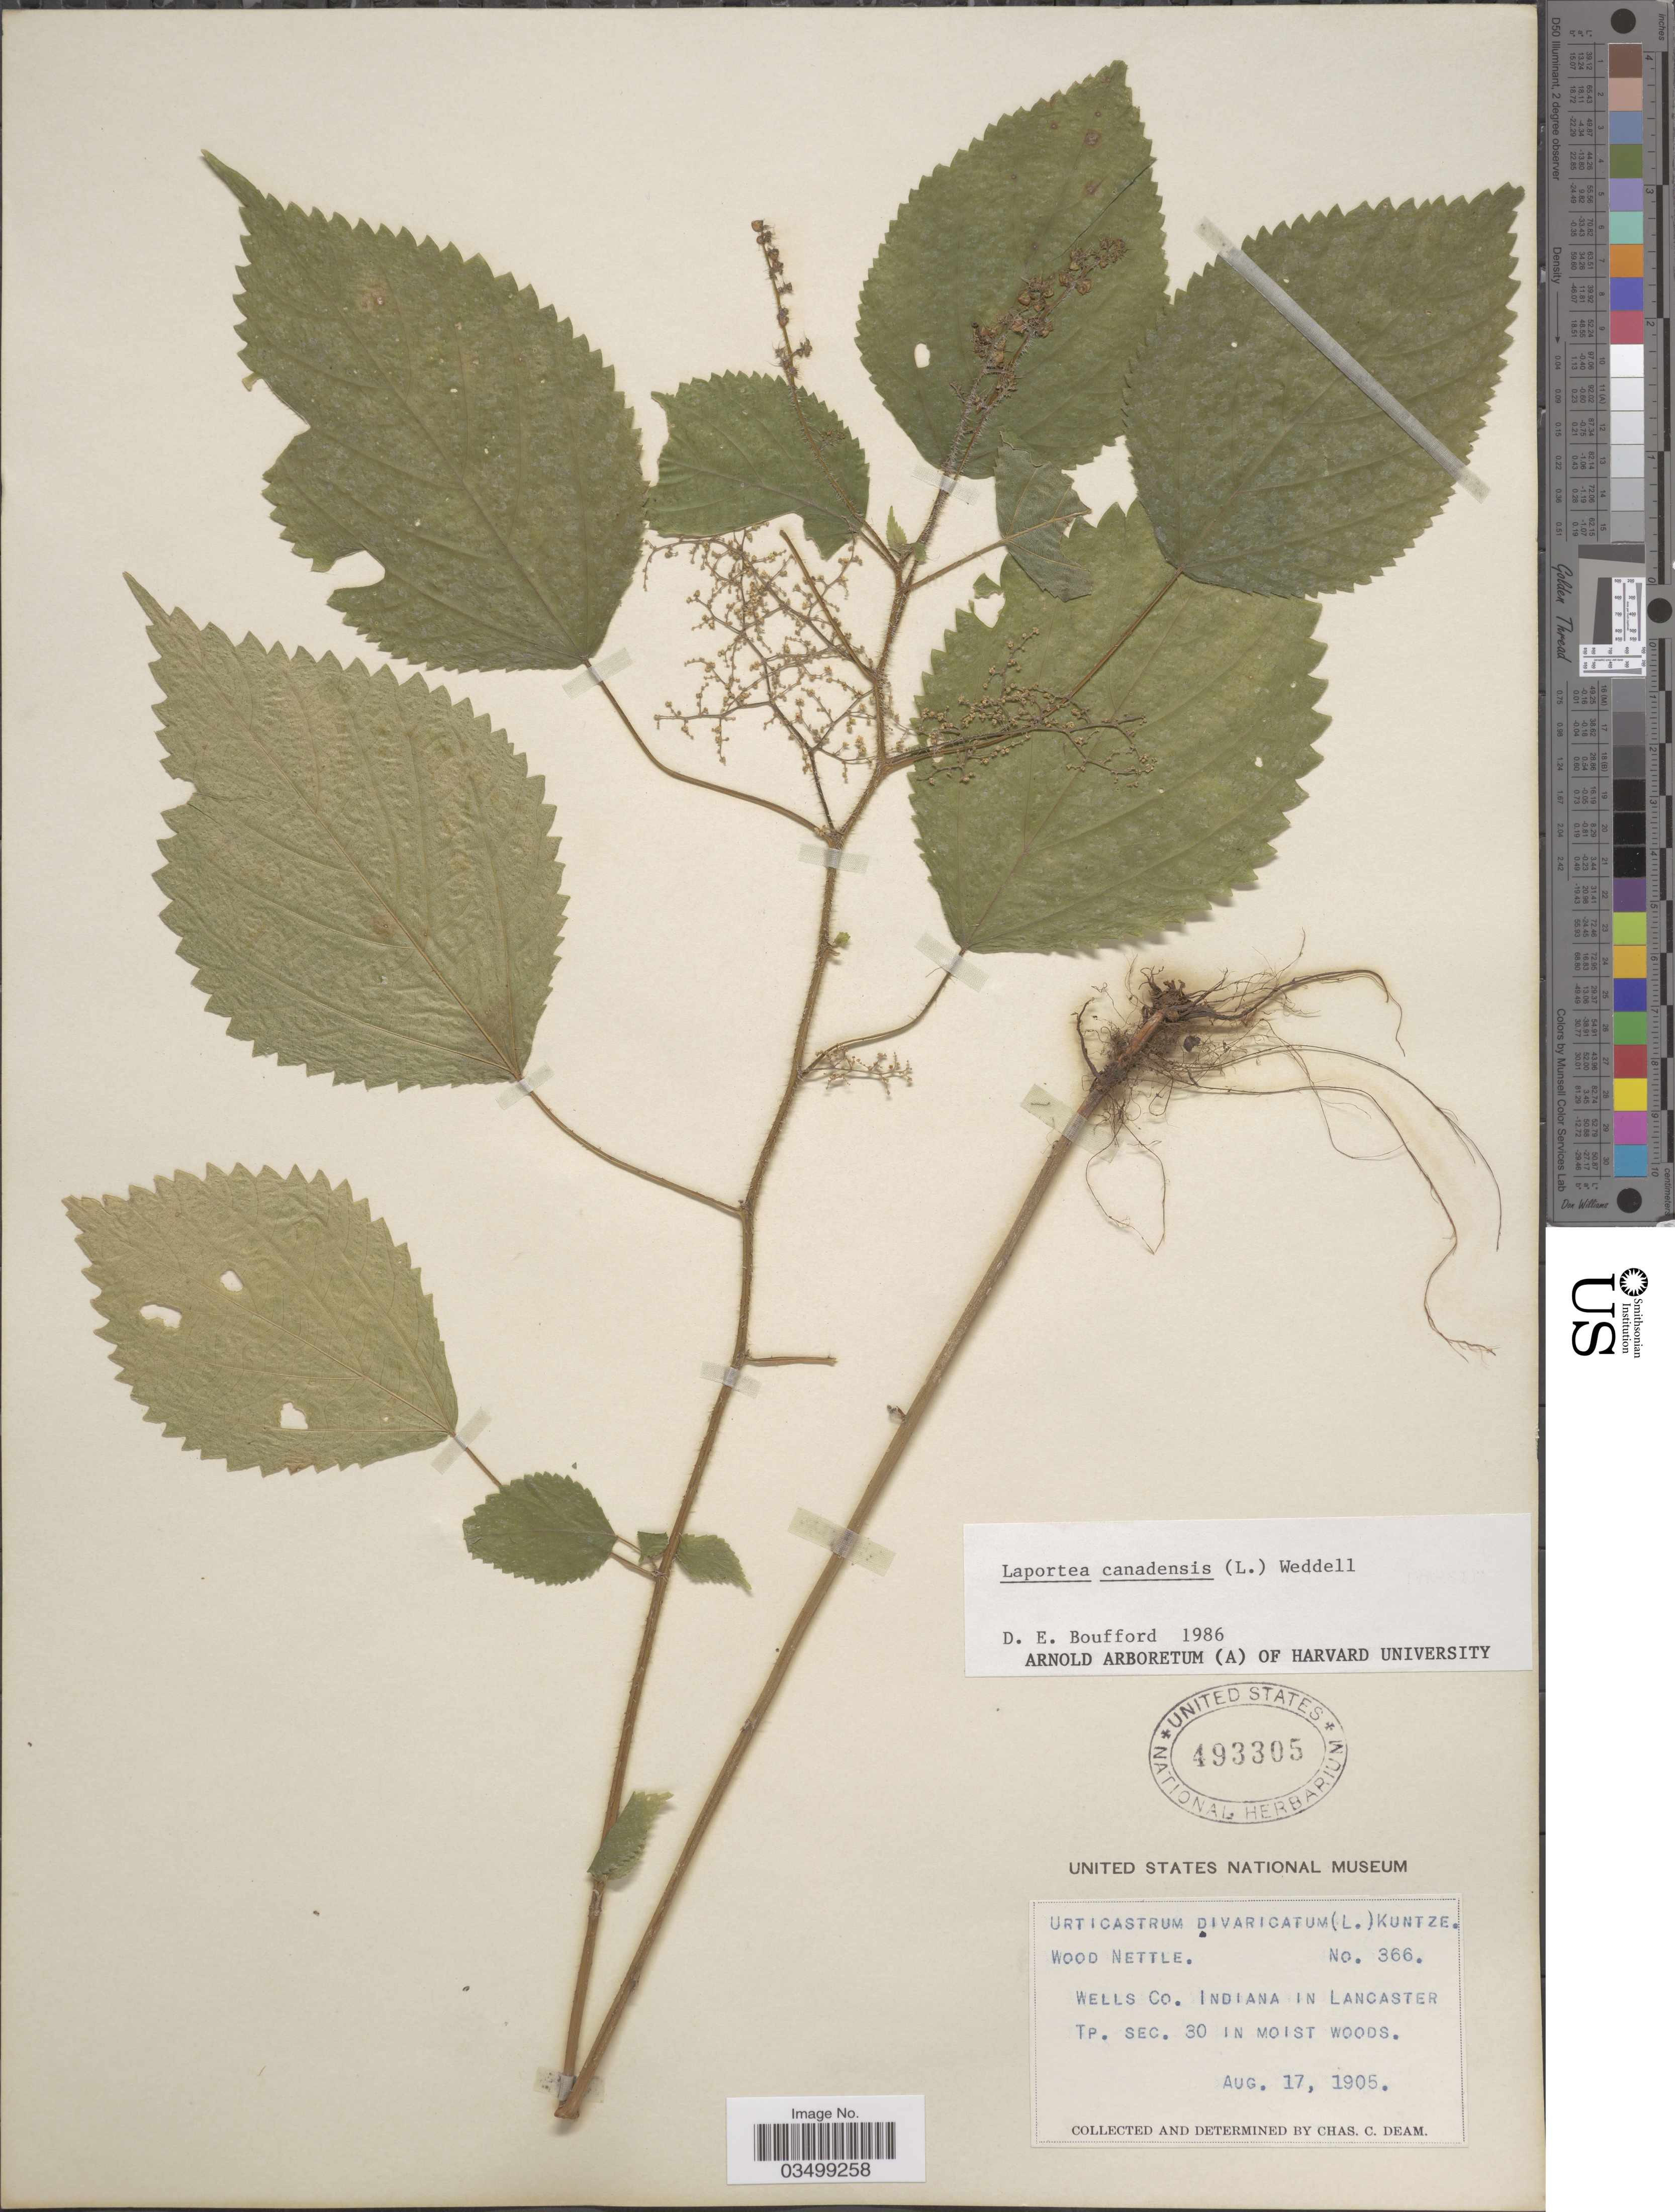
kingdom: Plantae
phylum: Tracheophyta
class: Magnoliopsida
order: Rosales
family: Urticaceae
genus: Laportea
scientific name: Laportea canadensis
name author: (L.) Wedd.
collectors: C. C. Deam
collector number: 366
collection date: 1905-08-17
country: United States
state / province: Indiana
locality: Wells Co. in Lancaster.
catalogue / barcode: US 493305